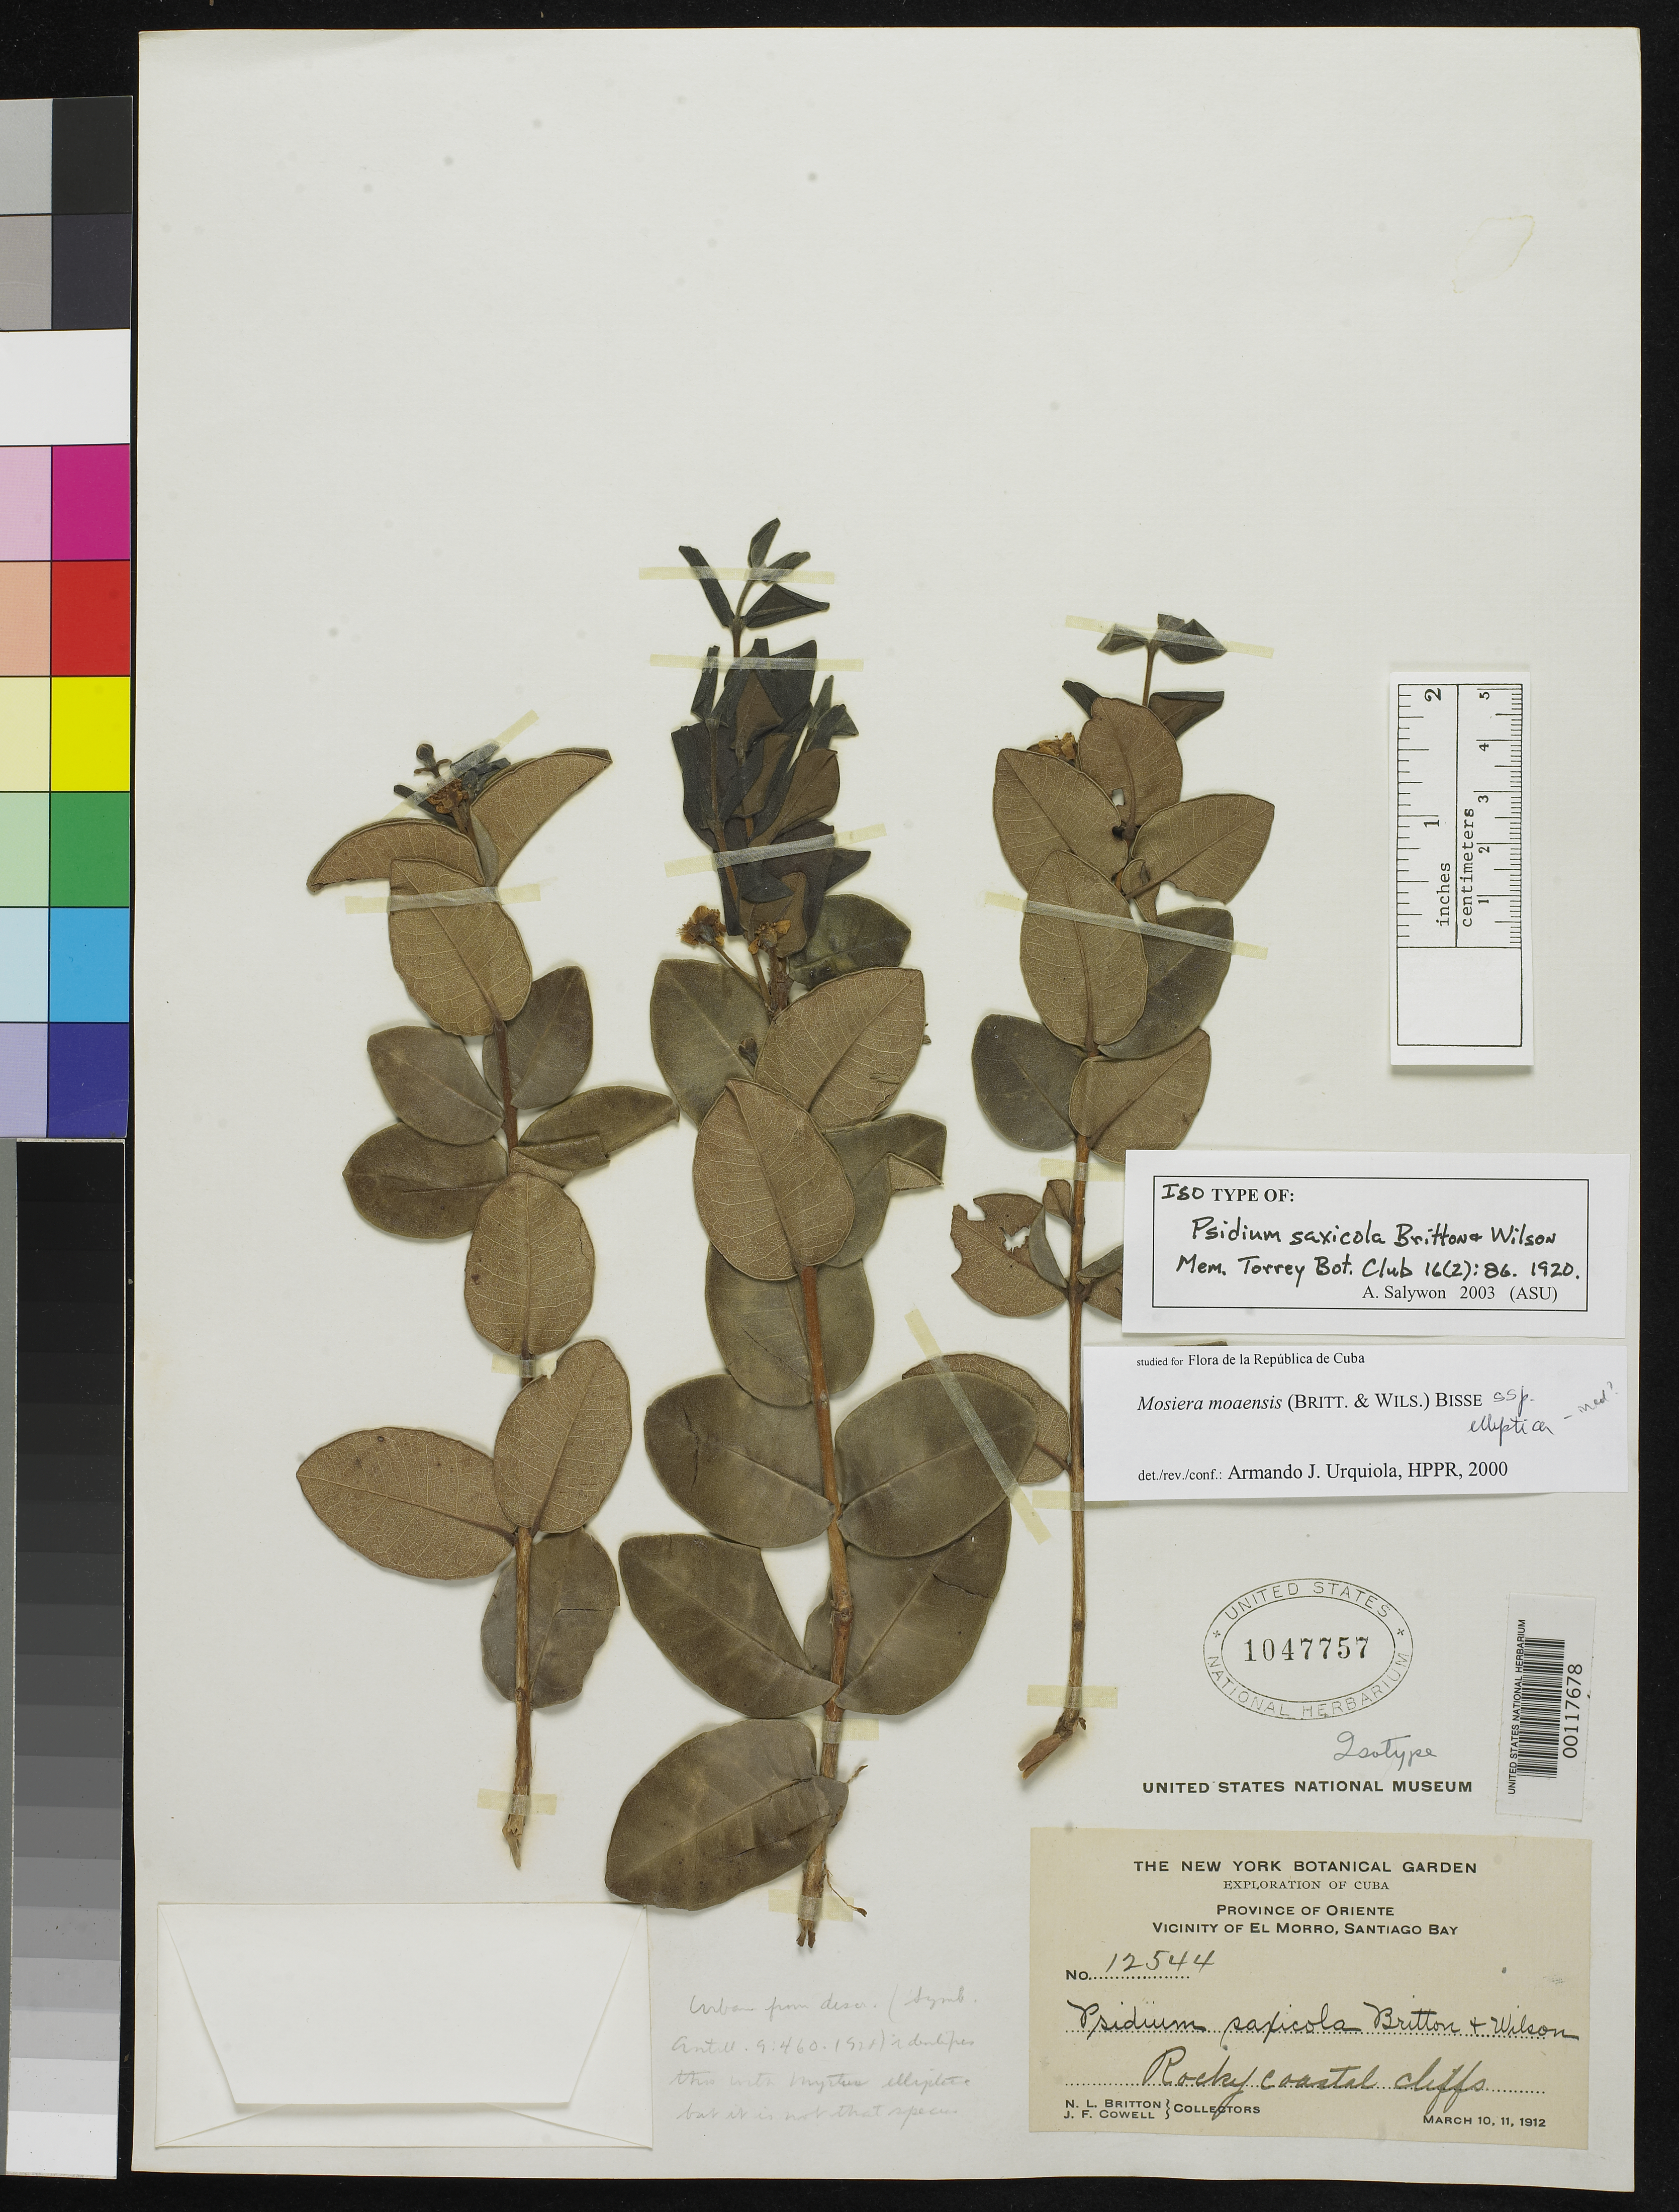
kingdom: Plantae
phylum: Tracheophyta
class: Magnoliopsida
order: Myrtales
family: Myrtaceae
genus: Psidium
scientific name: Psidium saxicola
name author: Britton & P. Wilson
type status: Isotype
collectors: N. Britton & J. F. Cowell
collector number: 12544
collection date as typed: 10 Mar 1912 to 11 Mar 1912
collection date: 1912-03-10/1912-03-11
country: Cuba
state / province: Oriente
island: Greater Antilles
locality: El Morro, Santiago Bay.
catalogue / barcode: US 1047757